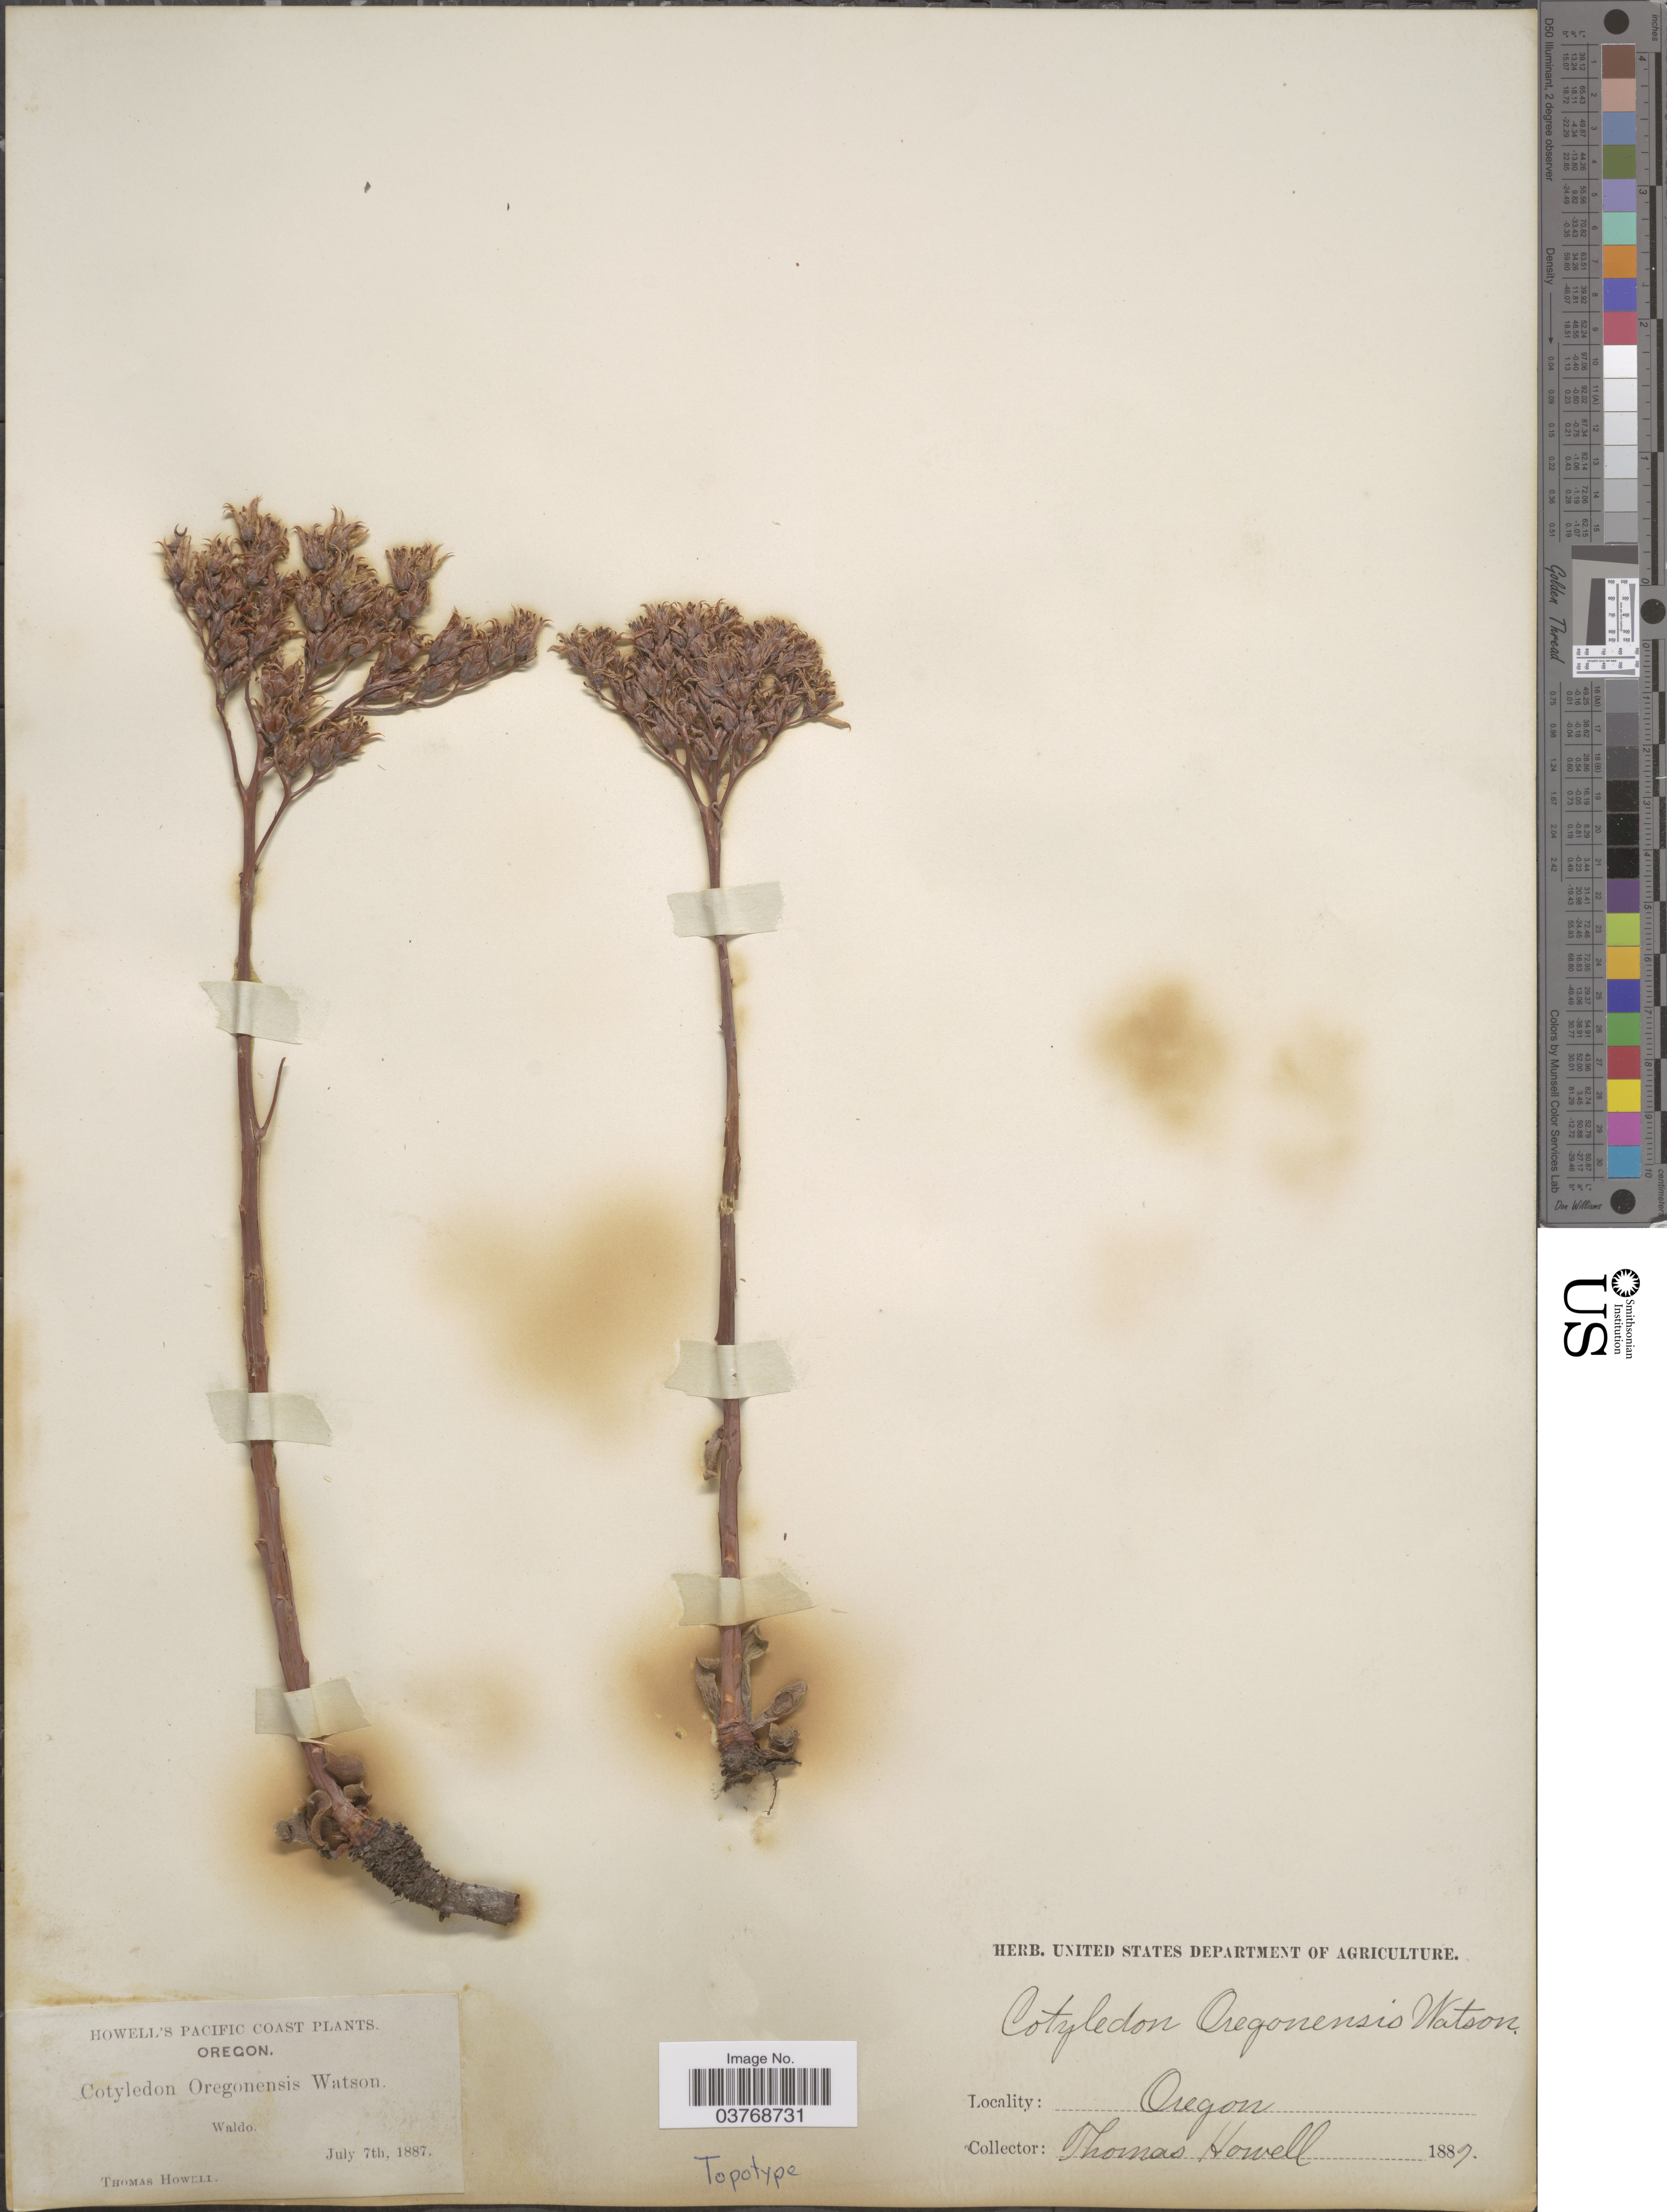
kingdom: Plantae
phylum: Tracheophyta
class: Magnoliopsida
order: Saxifragales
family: Crassulaceae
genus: Sedum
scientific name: Sedum oregonense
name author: (S. Watson) M. Peck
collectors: T. Howell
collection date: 1887-07-07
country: United States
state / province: Oregon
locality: Pacific Coast. Waldo.